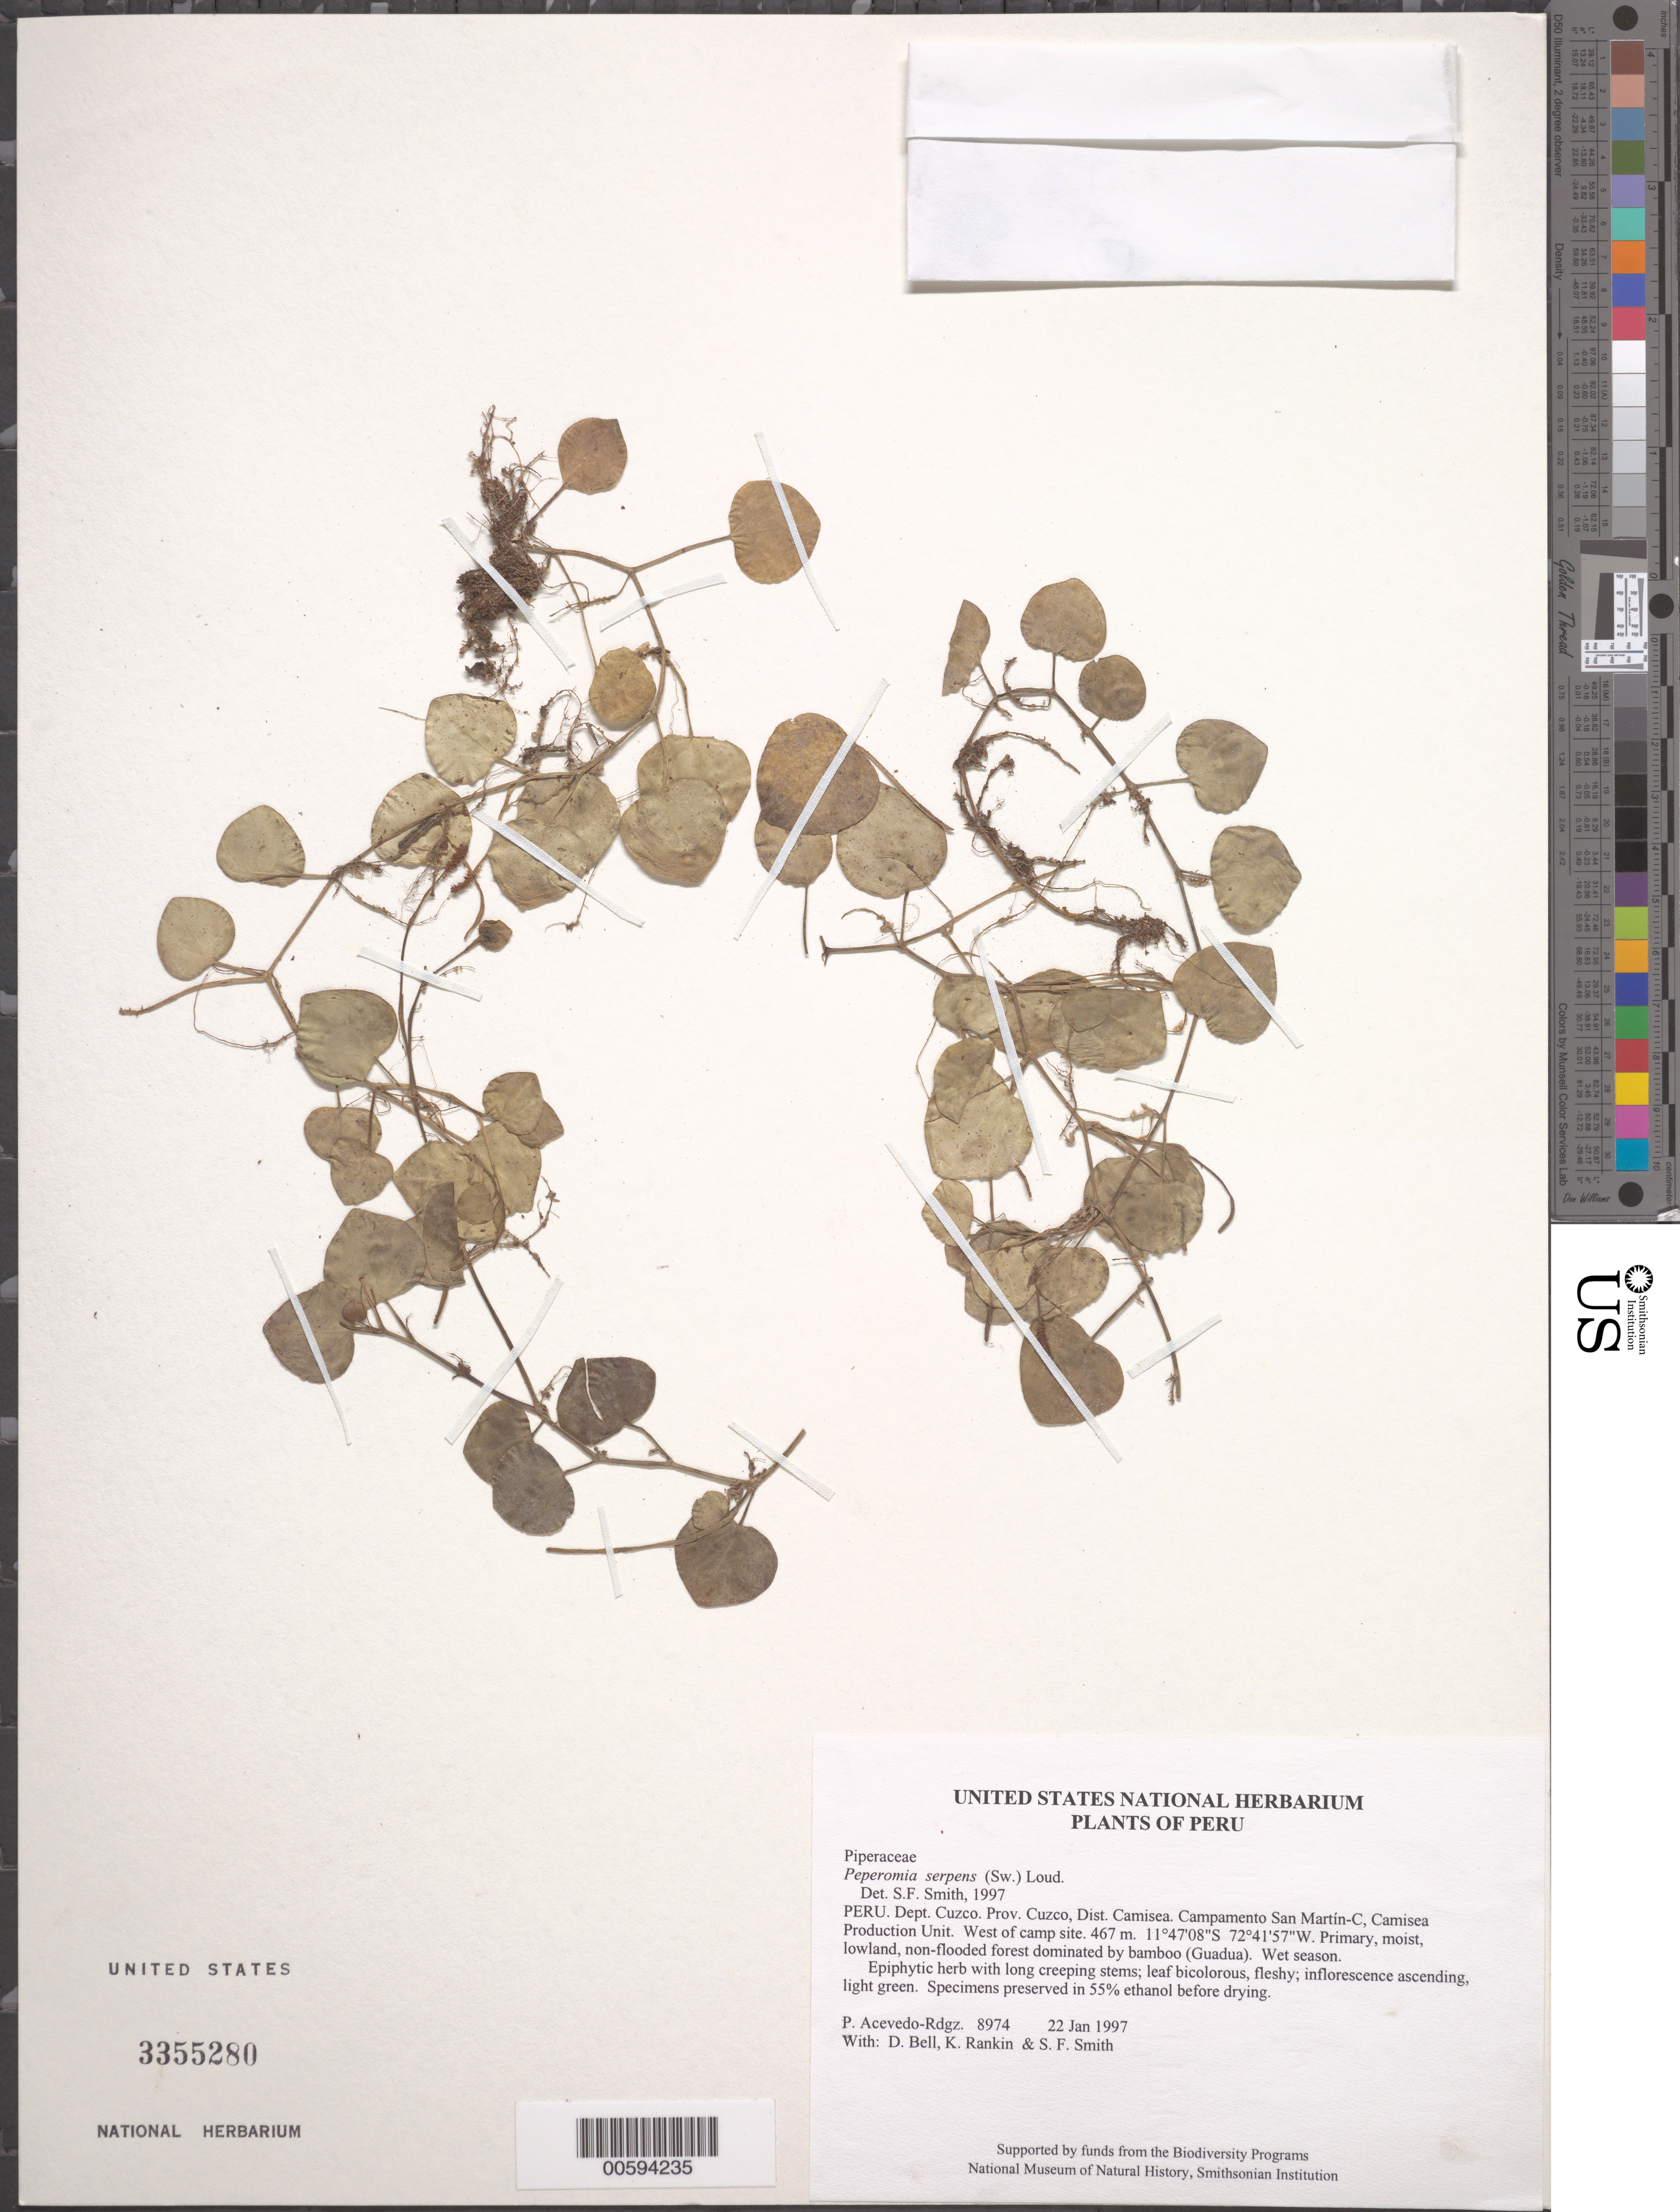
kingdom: Plantae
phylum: Tracheophyta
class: Magnoliopsida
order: Piperales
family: Piperaceae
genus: Peperomia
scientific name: Peperomia serpens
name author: (Sw.) Loudon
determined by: Smith, Stephen F., (US), NMNH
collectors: P. Acevedo-Rodr., D. A. Bell, K. B. Rankin & S.F. Smith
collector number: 8974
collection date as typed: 22 Jan 1997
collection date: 1997-01-22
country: Peru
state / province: Cusco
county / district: Cusco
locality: Districto Camisea, Campamento San Martín-C, Camisea Production Unit. West of camp site.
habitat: Primary, moist, lowland, non-flooded forest dominated by bamboo (Guadua). Wet season.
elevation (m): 467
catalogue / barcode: US 3355280